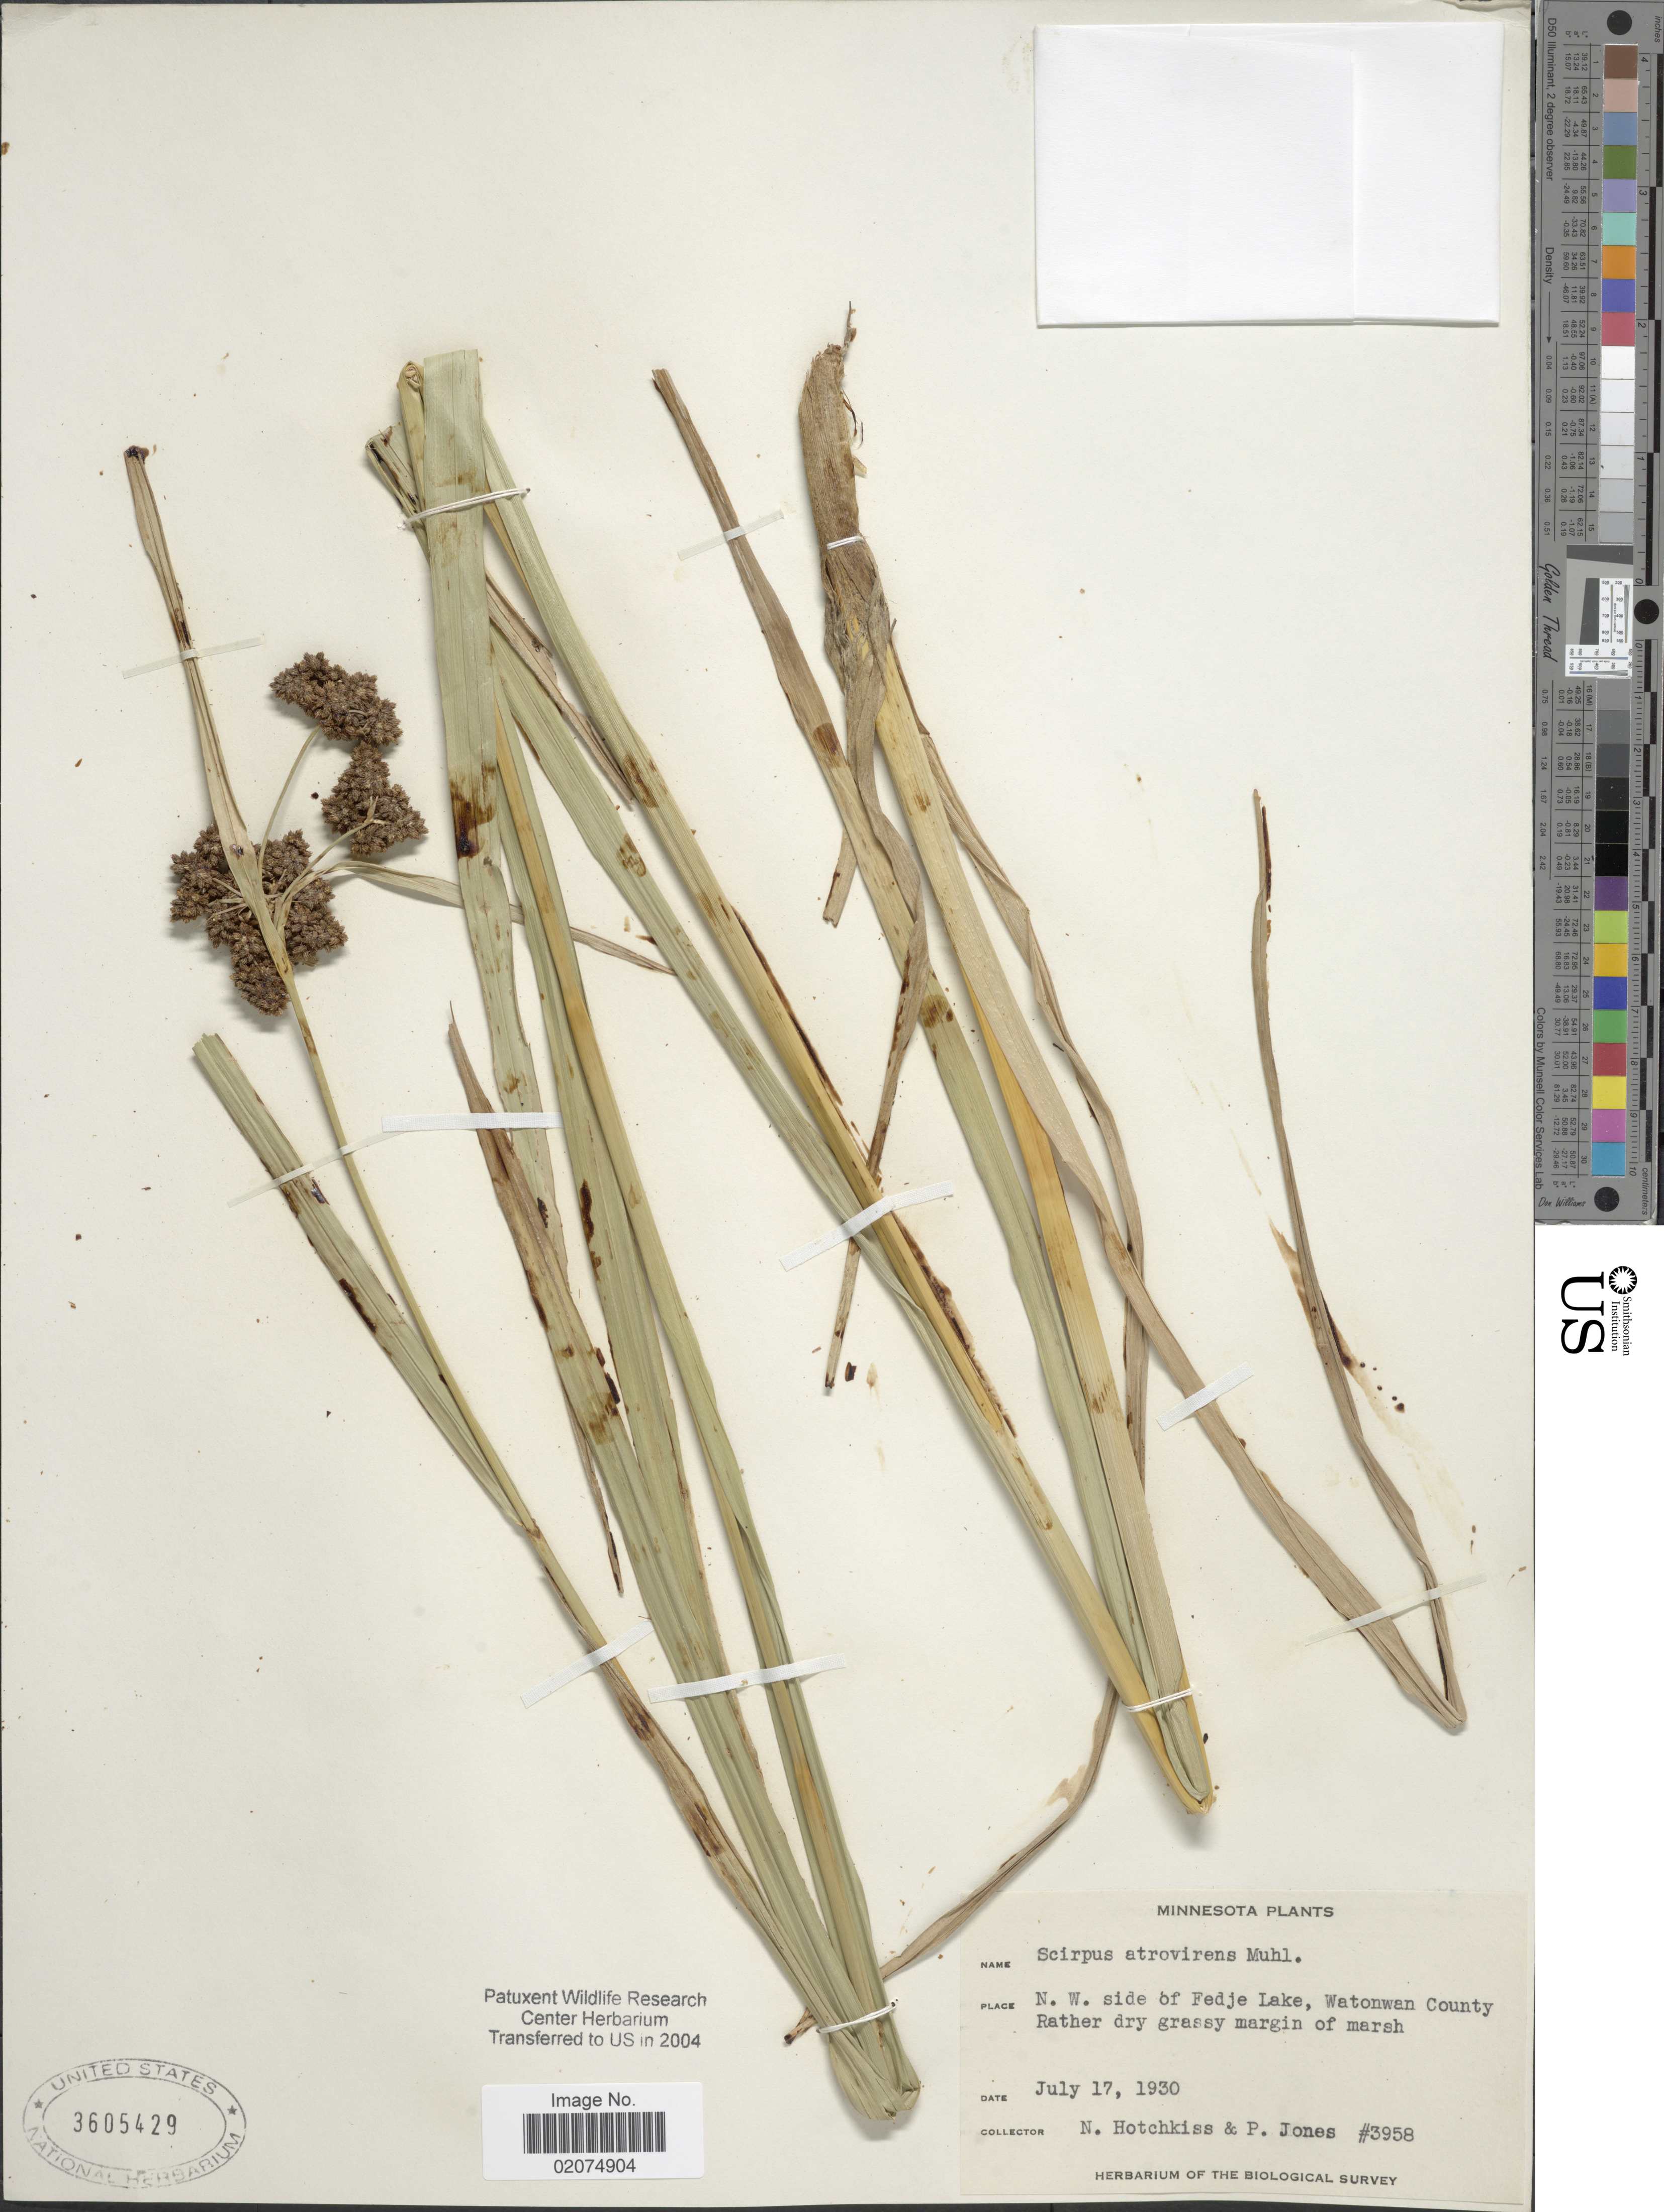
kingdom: Plantae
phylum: Tracheophyta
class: Liliopsida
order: Poales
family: Cyperaceae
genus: Scirpus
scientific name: Scirpus atrovirens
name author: Willd.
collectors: N. Hotchkiss & P. Jones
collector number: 3958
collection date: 1930-07-17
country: United States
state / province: Minnesota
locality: NW side of Fedje Lake, Watonwan County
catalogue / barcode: US 3605429